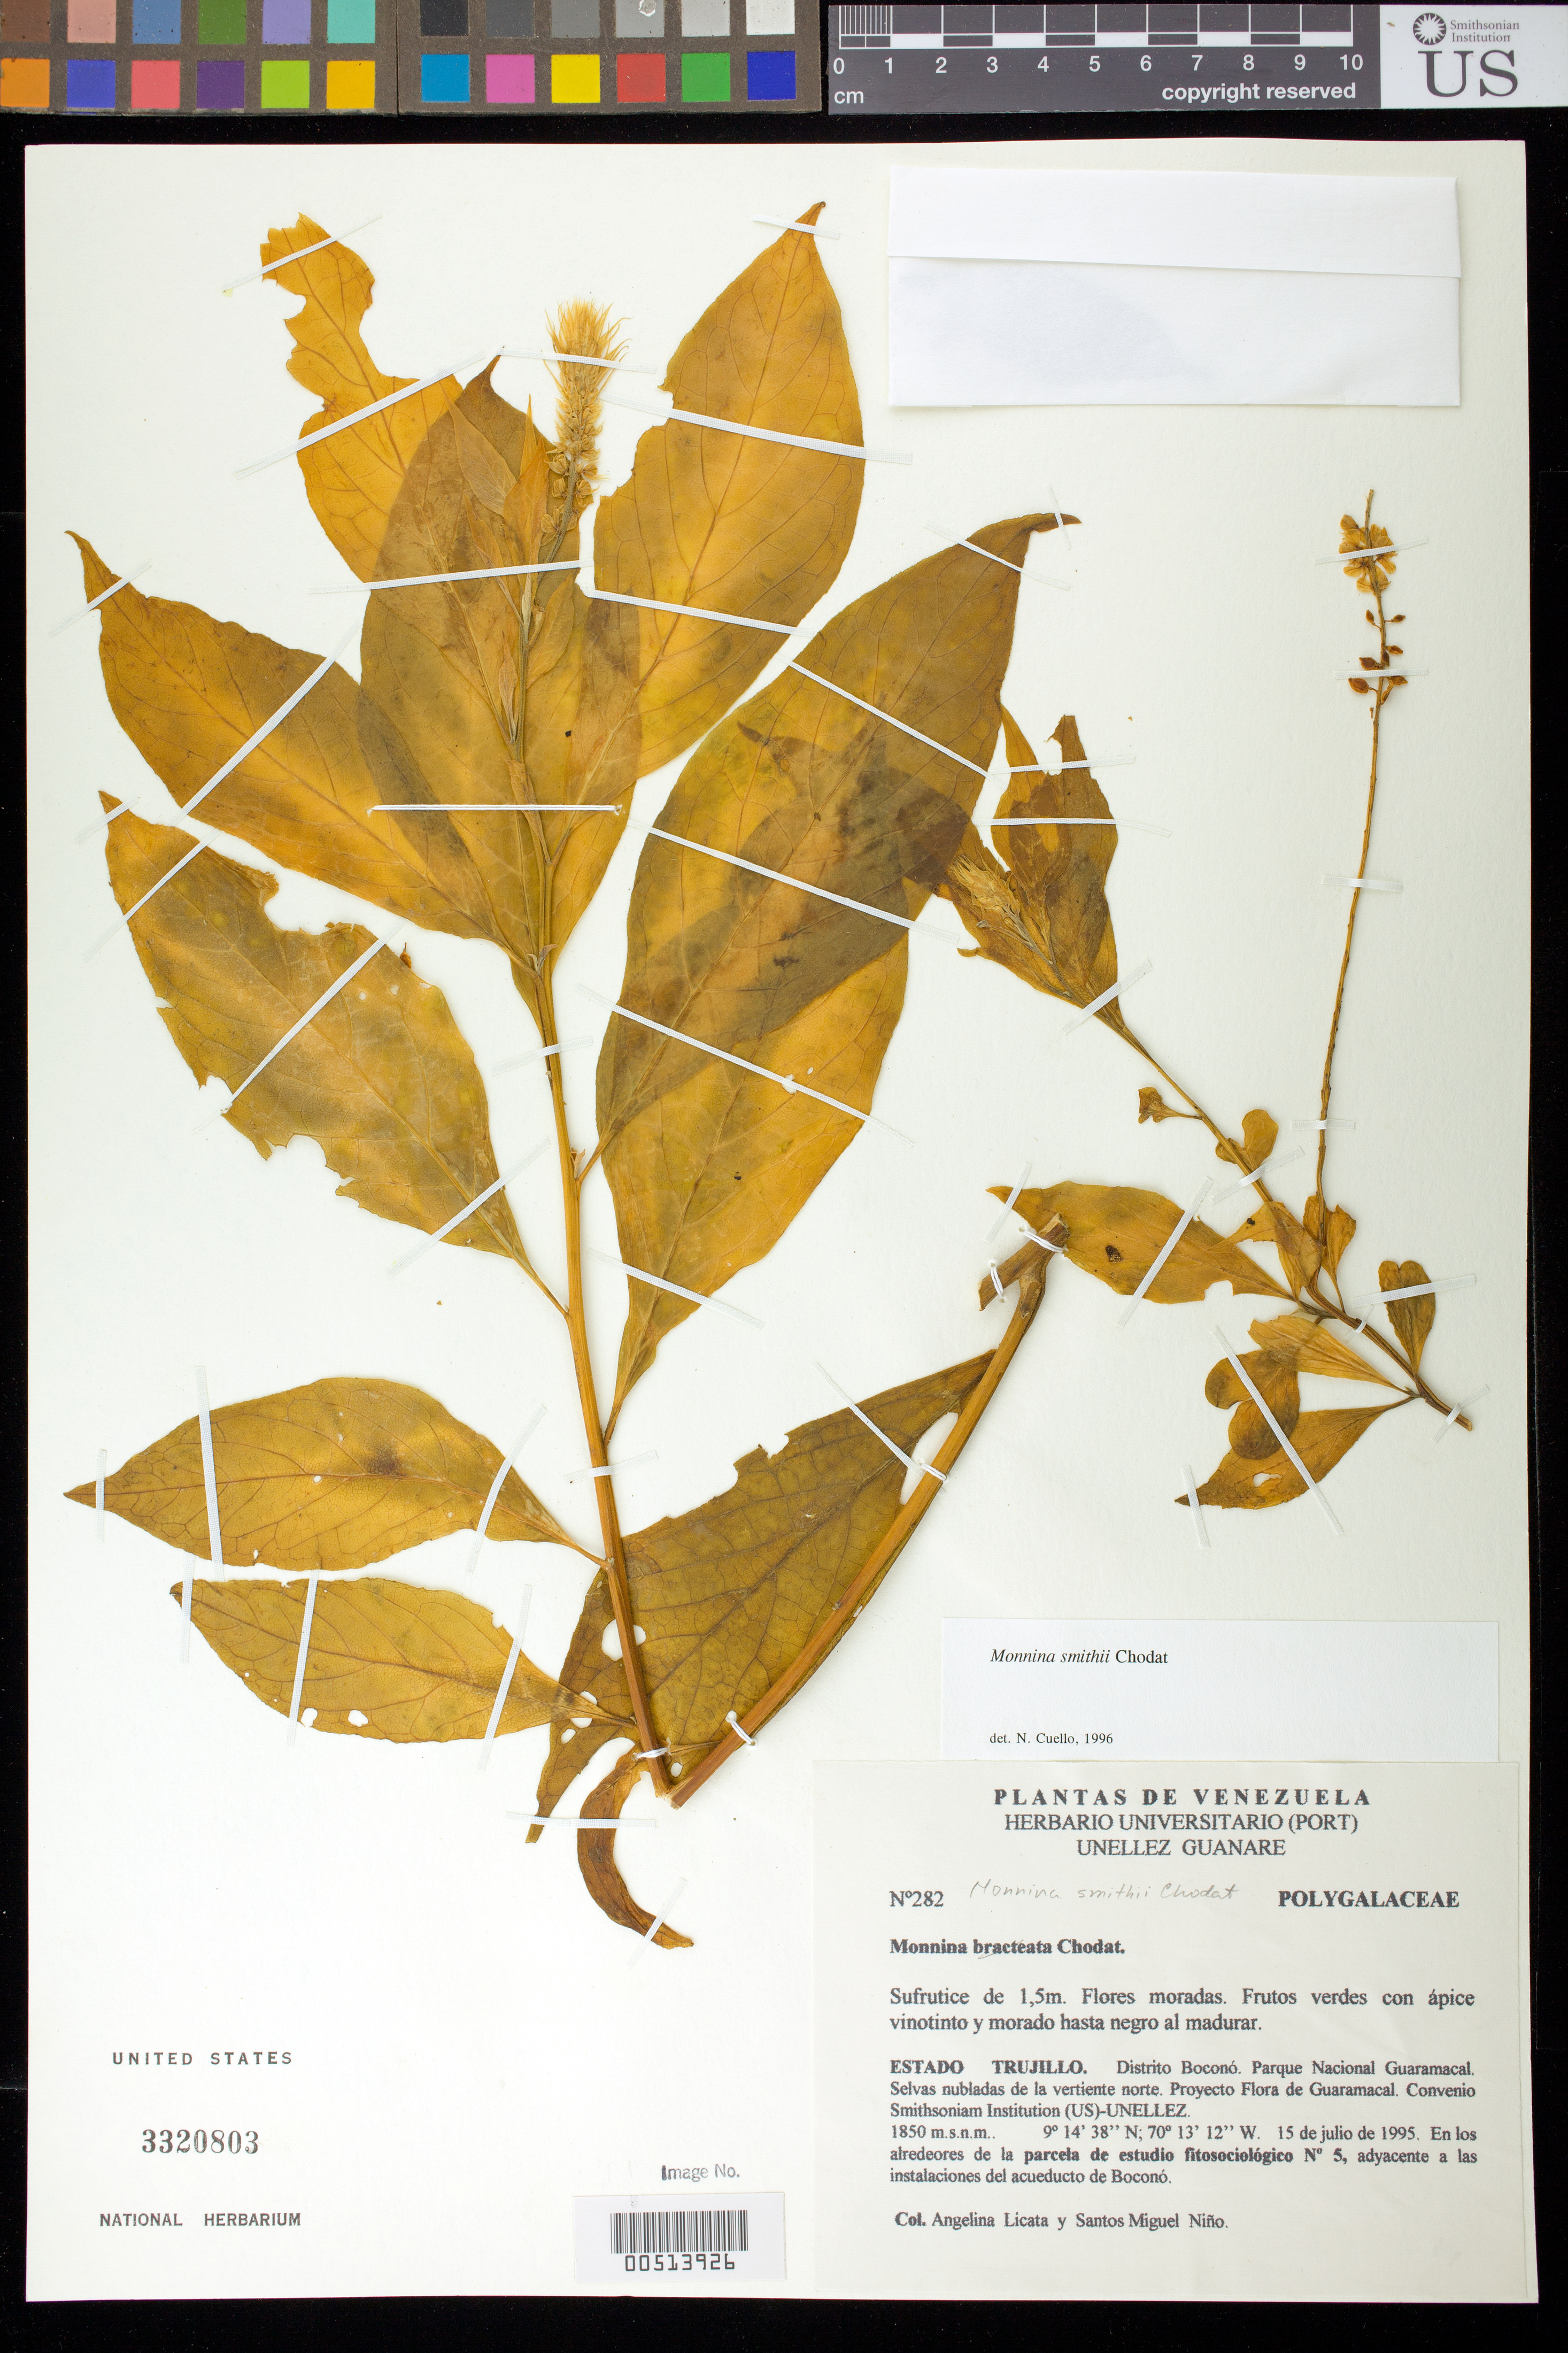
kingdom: Plantae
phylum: Tracheophyta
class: Magnoliopsida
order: Fabales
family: Polygalaceae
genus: Monnina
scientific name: Monnina smithii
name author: Chodat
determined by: Cuello, Nidia L.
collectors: A. Licata & S. M. Niño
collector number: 282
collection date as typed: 15 Jul 1995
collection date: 1995-07-15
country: Venezuela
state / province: Trujillo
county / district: Boconó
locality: Parque Nacional Guaramacal, vertiente N, adyacente a las instalaciones del acueducto de Boconó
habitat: Selva nubladas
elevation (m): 1850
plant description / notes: GB, MO, PORT, US, VEN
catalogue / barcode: US 3320803